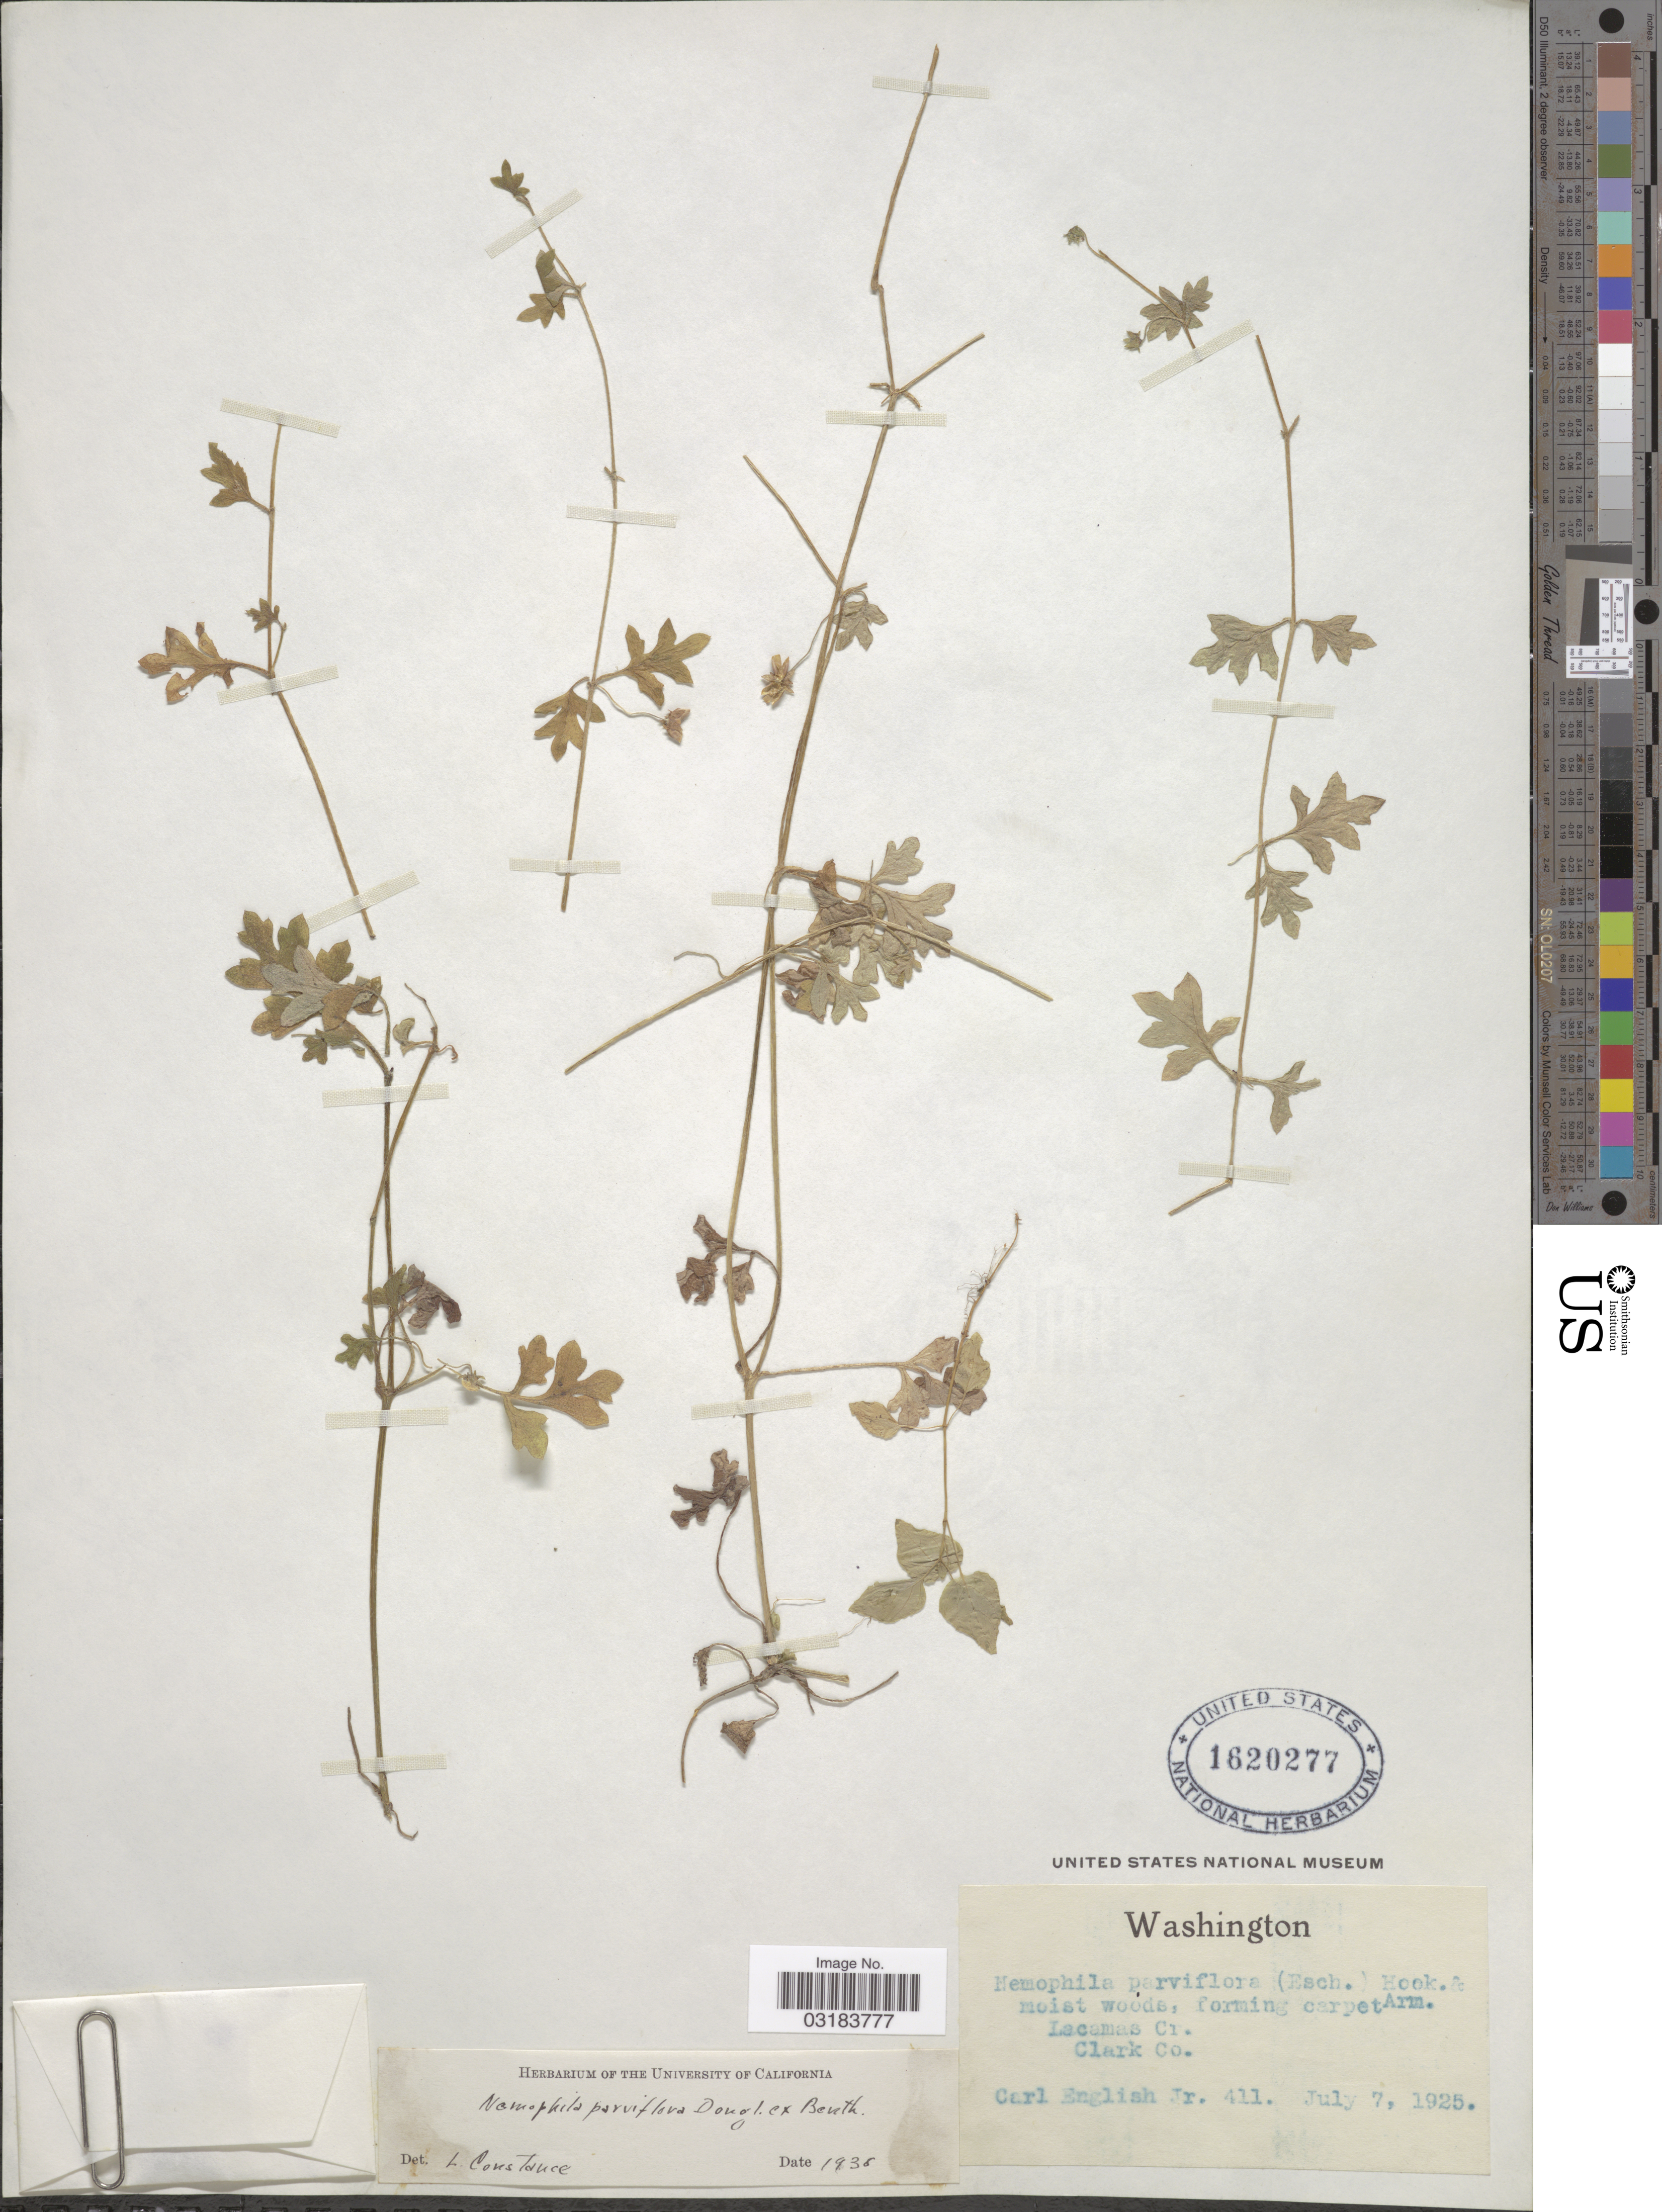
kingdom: Plantae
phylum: Tracheophyta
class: Magnoliopsida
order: Boraginales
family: Hydrophyllaceae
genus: Nemophila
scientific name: Nemophila parviflora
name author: Douglas ex Benth.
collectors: C. English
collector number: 411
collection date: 1925-07-07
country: United States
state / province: Washington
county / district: Clark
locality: Lacamas Cr. Clark Co.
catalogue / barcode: US 1620277